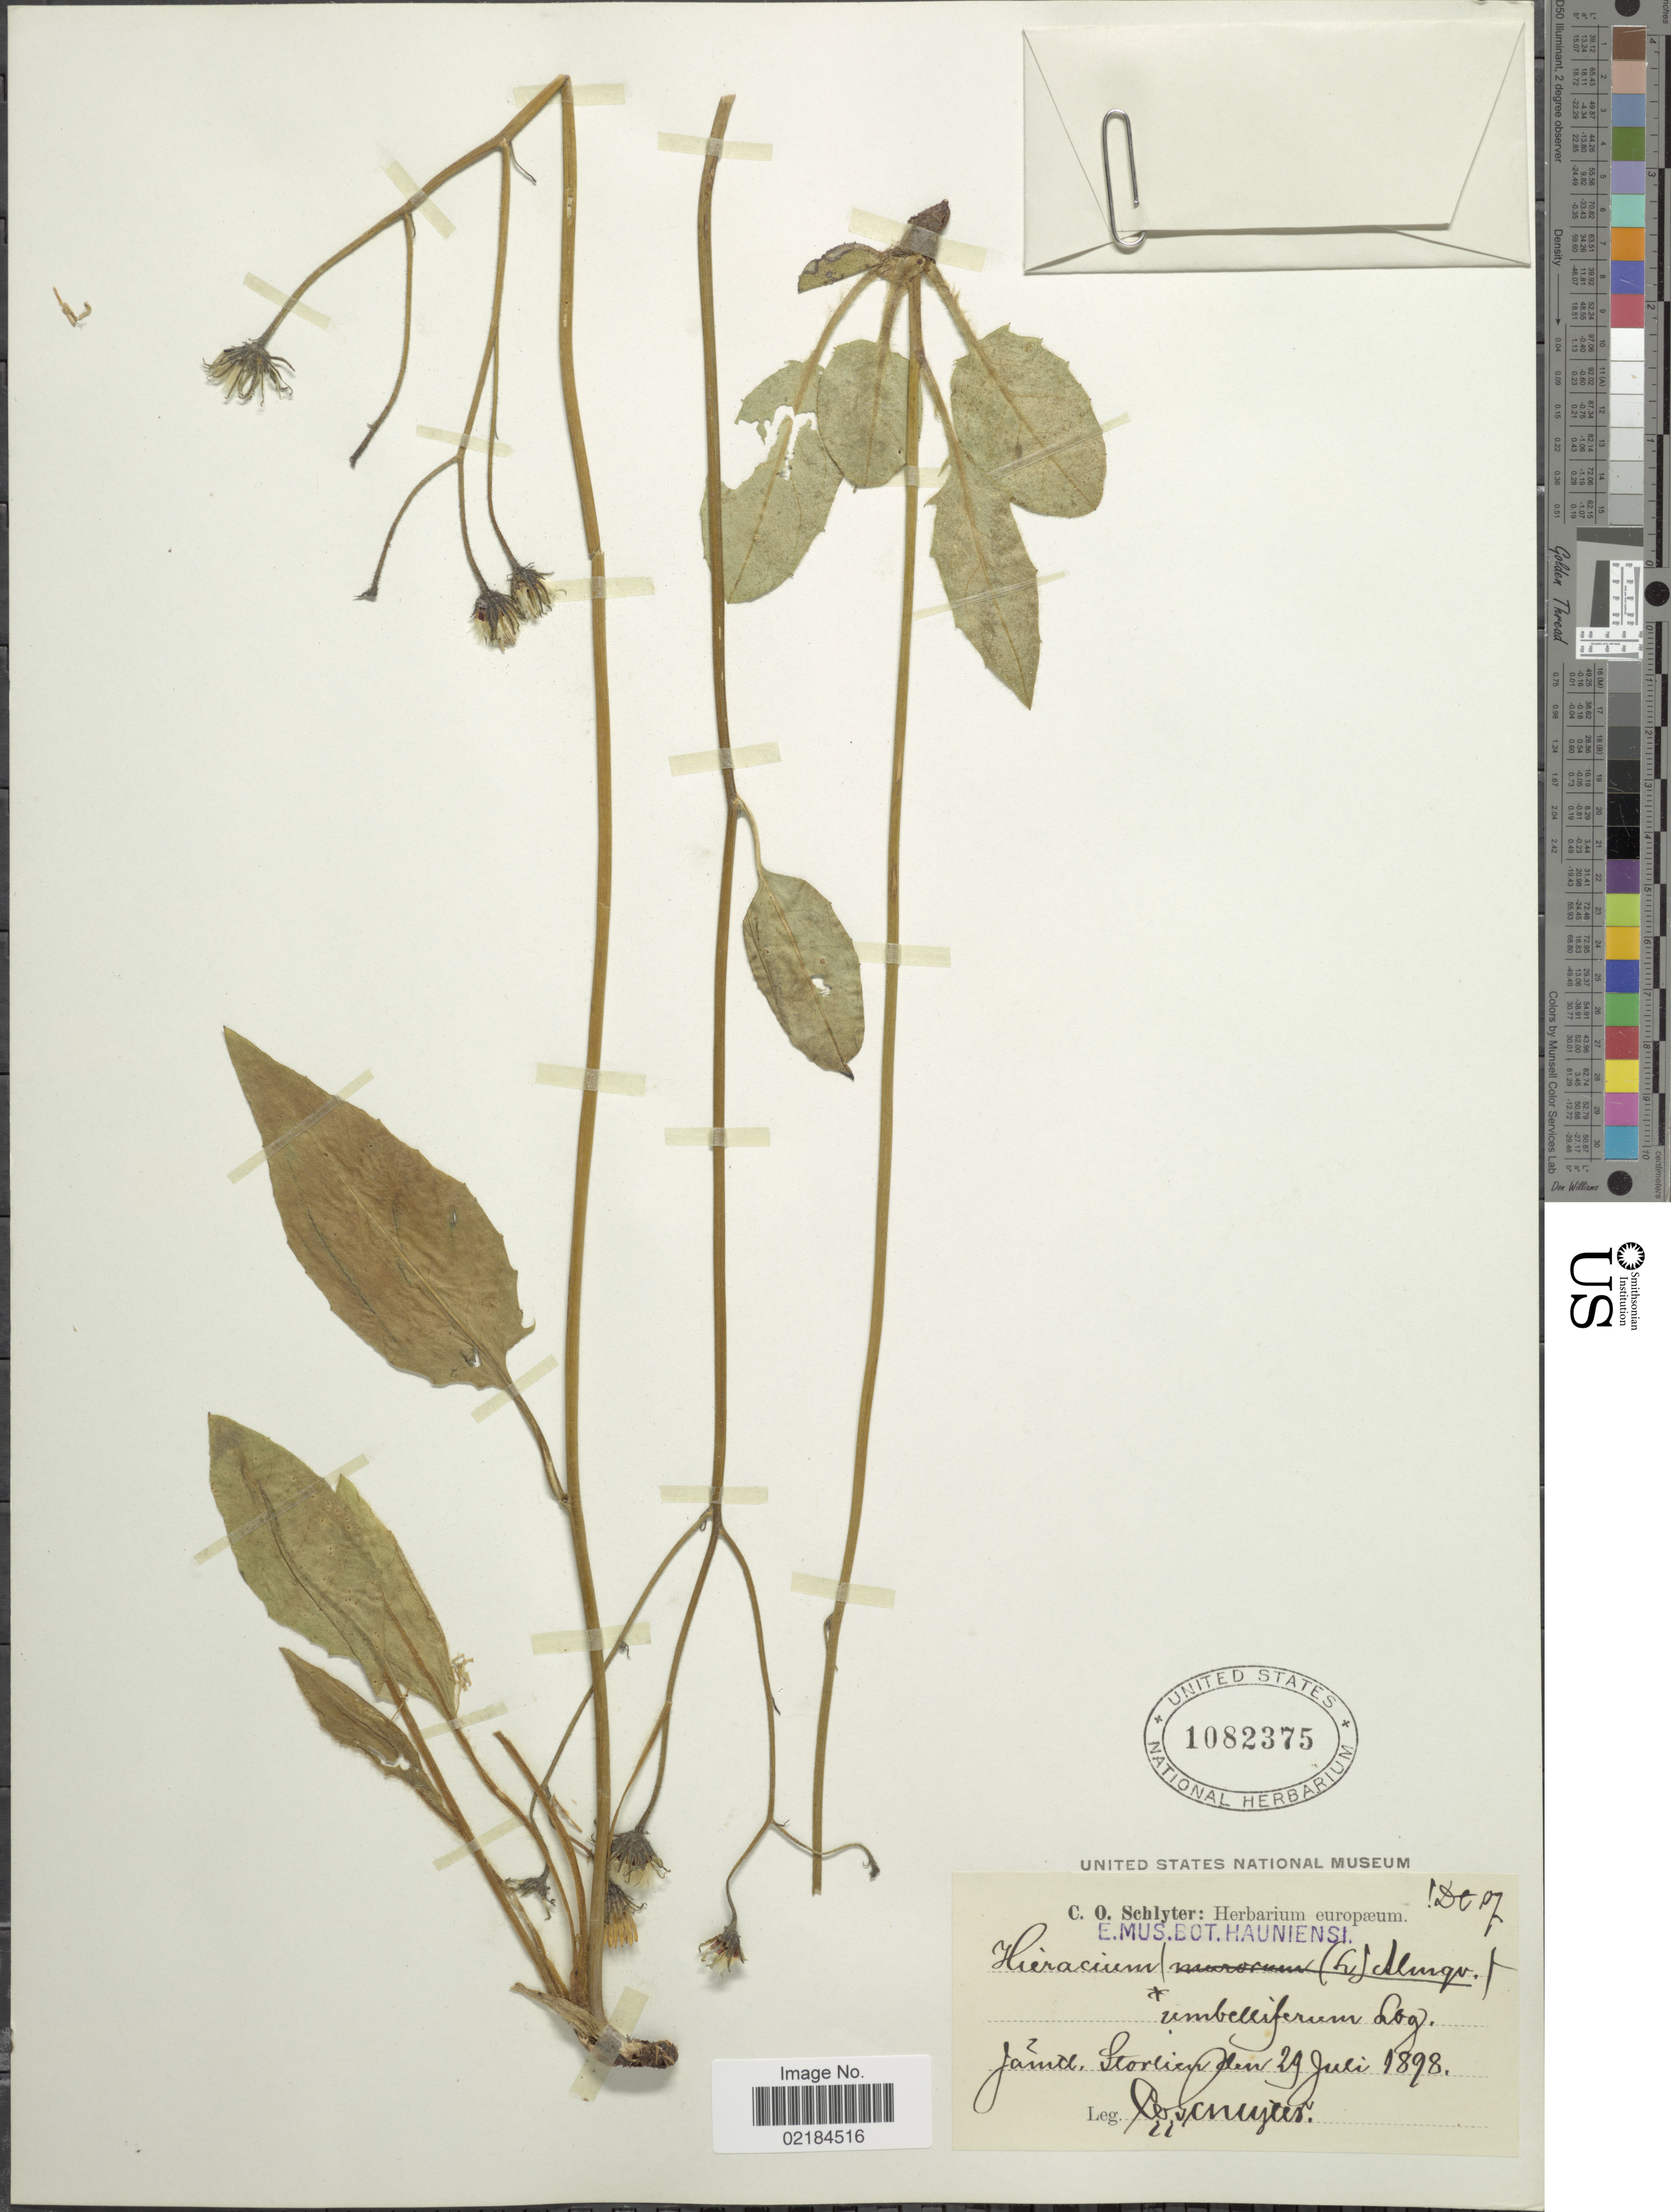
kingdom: Plantae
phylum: Tracheophyta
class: Magnoliopsida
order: Asterales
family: Asteraceae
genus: Hieracium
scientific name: Hieracium umbelliferum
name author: (Lindeb.) Norrlin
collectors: C. Schlyter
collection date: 1898-07-29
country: Sweden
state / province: Jämtland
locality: Jamtl., Storlien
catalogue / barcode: US 1082375